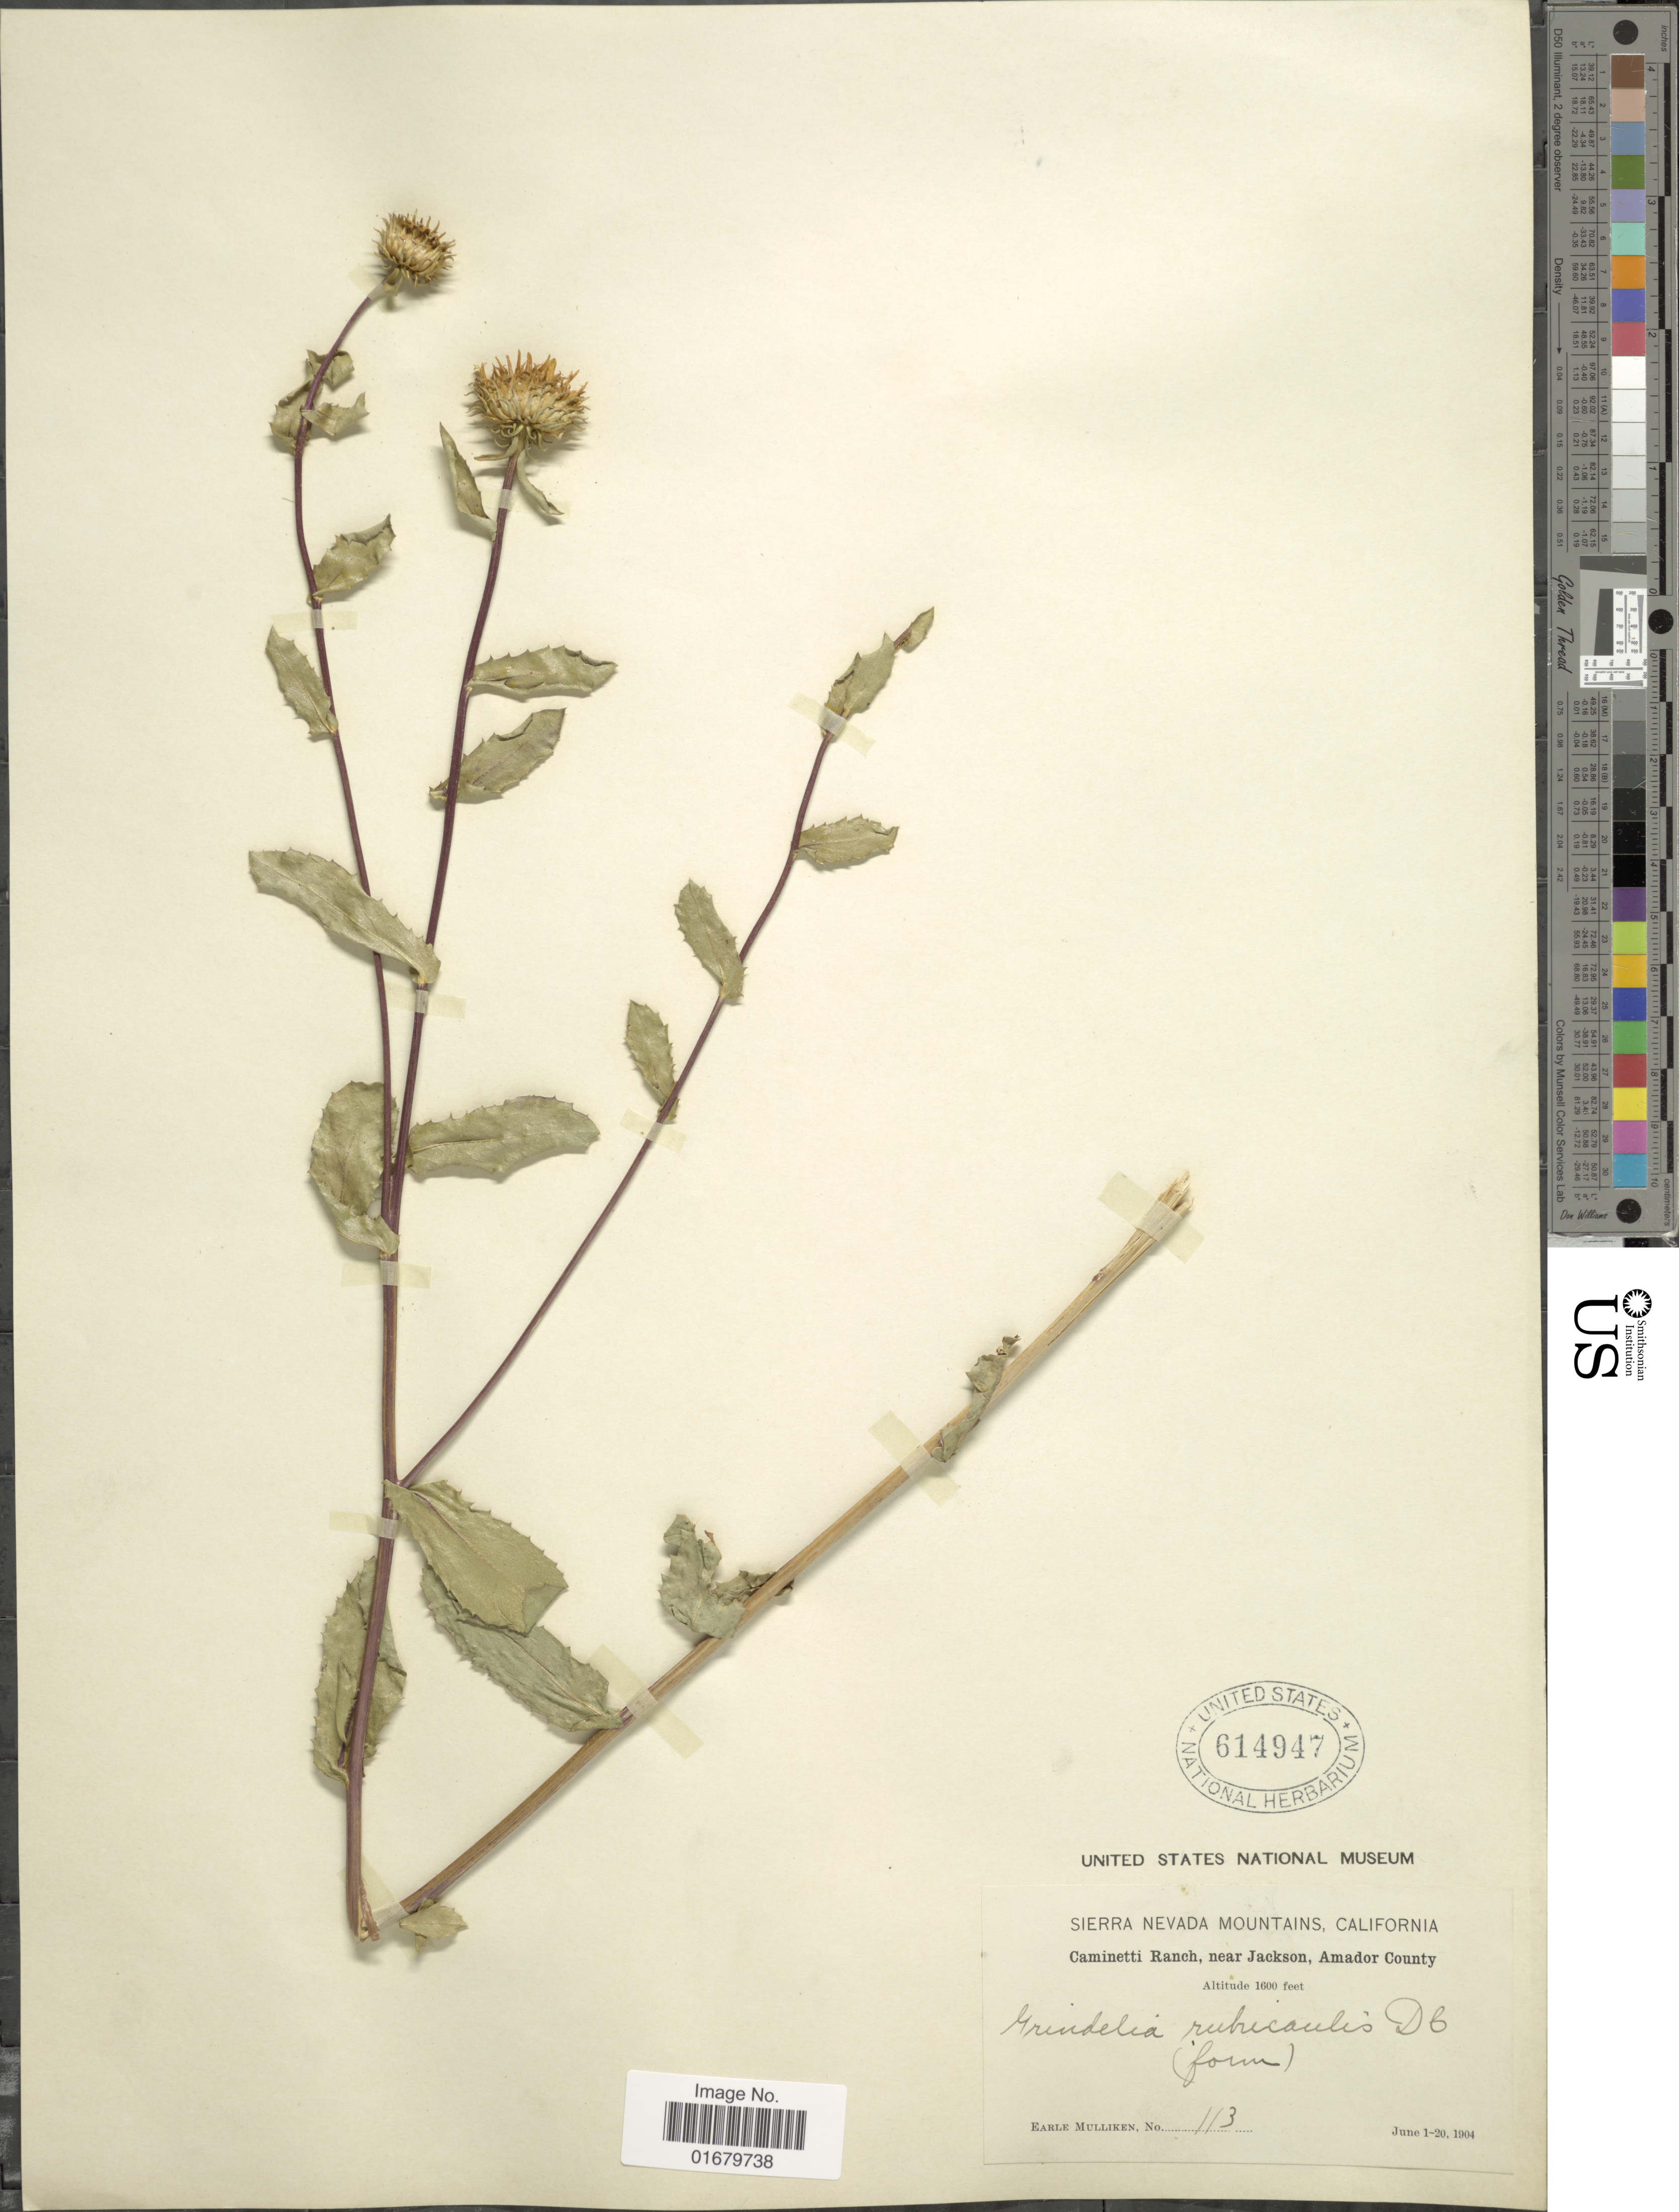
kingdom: Plantae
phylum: Tracheophyta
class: Magnoliopsida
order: Asterales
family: Asteraceae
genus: Grindelia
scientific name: Grindelia camporum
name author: Greene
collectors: E. Mulliken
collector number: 113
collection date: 1904-06-01/1904-06-20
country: United States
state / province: California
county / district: Amador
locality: Sierra Nevada Mountains, Caminetti Ranch, near Jackson, Amador County.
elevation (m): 488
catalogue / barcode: US 614947